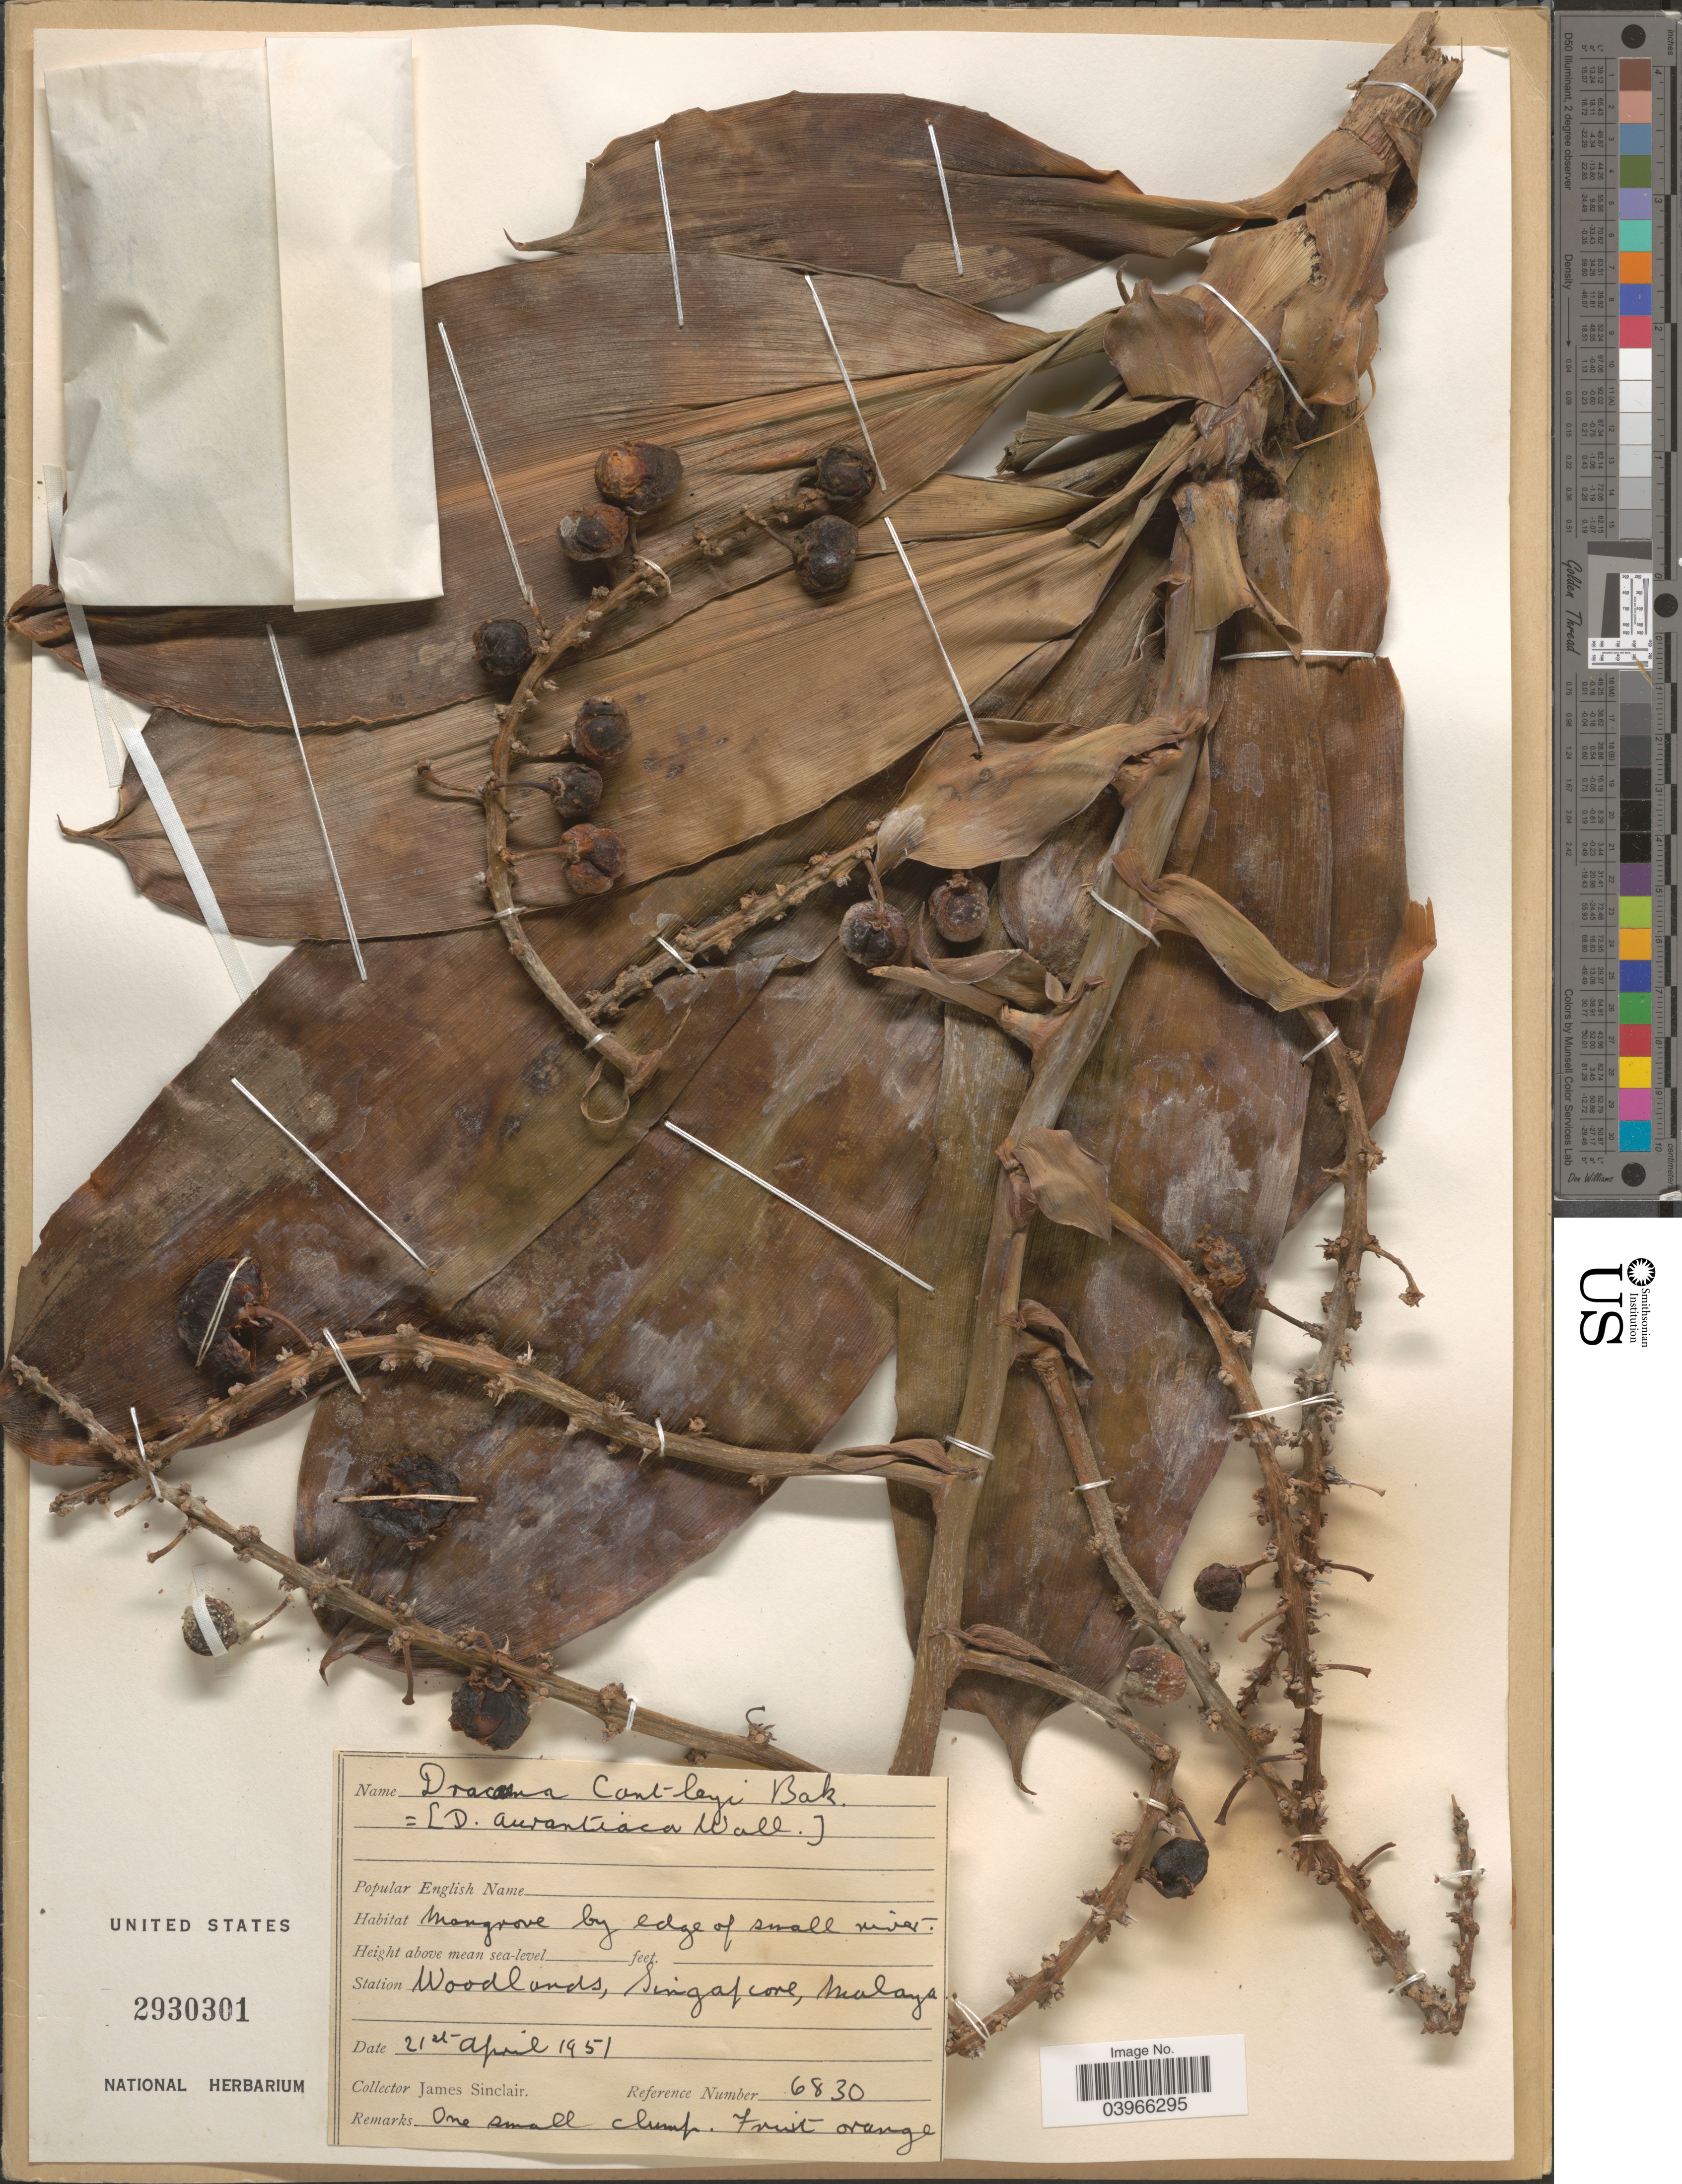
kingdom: Plantae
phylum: Tracheophyta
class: Liliopsida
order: Asparagales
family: Asparagaceae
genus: Dracaena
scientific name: Dracaena cantleyi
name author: (Labroy) Baker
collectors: J. Sinclair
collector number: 6830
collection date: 1951-04-21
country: Singapore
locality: Mangrove by edge of small river. Station Woodlands, Malaya.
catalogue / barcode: US 2930301